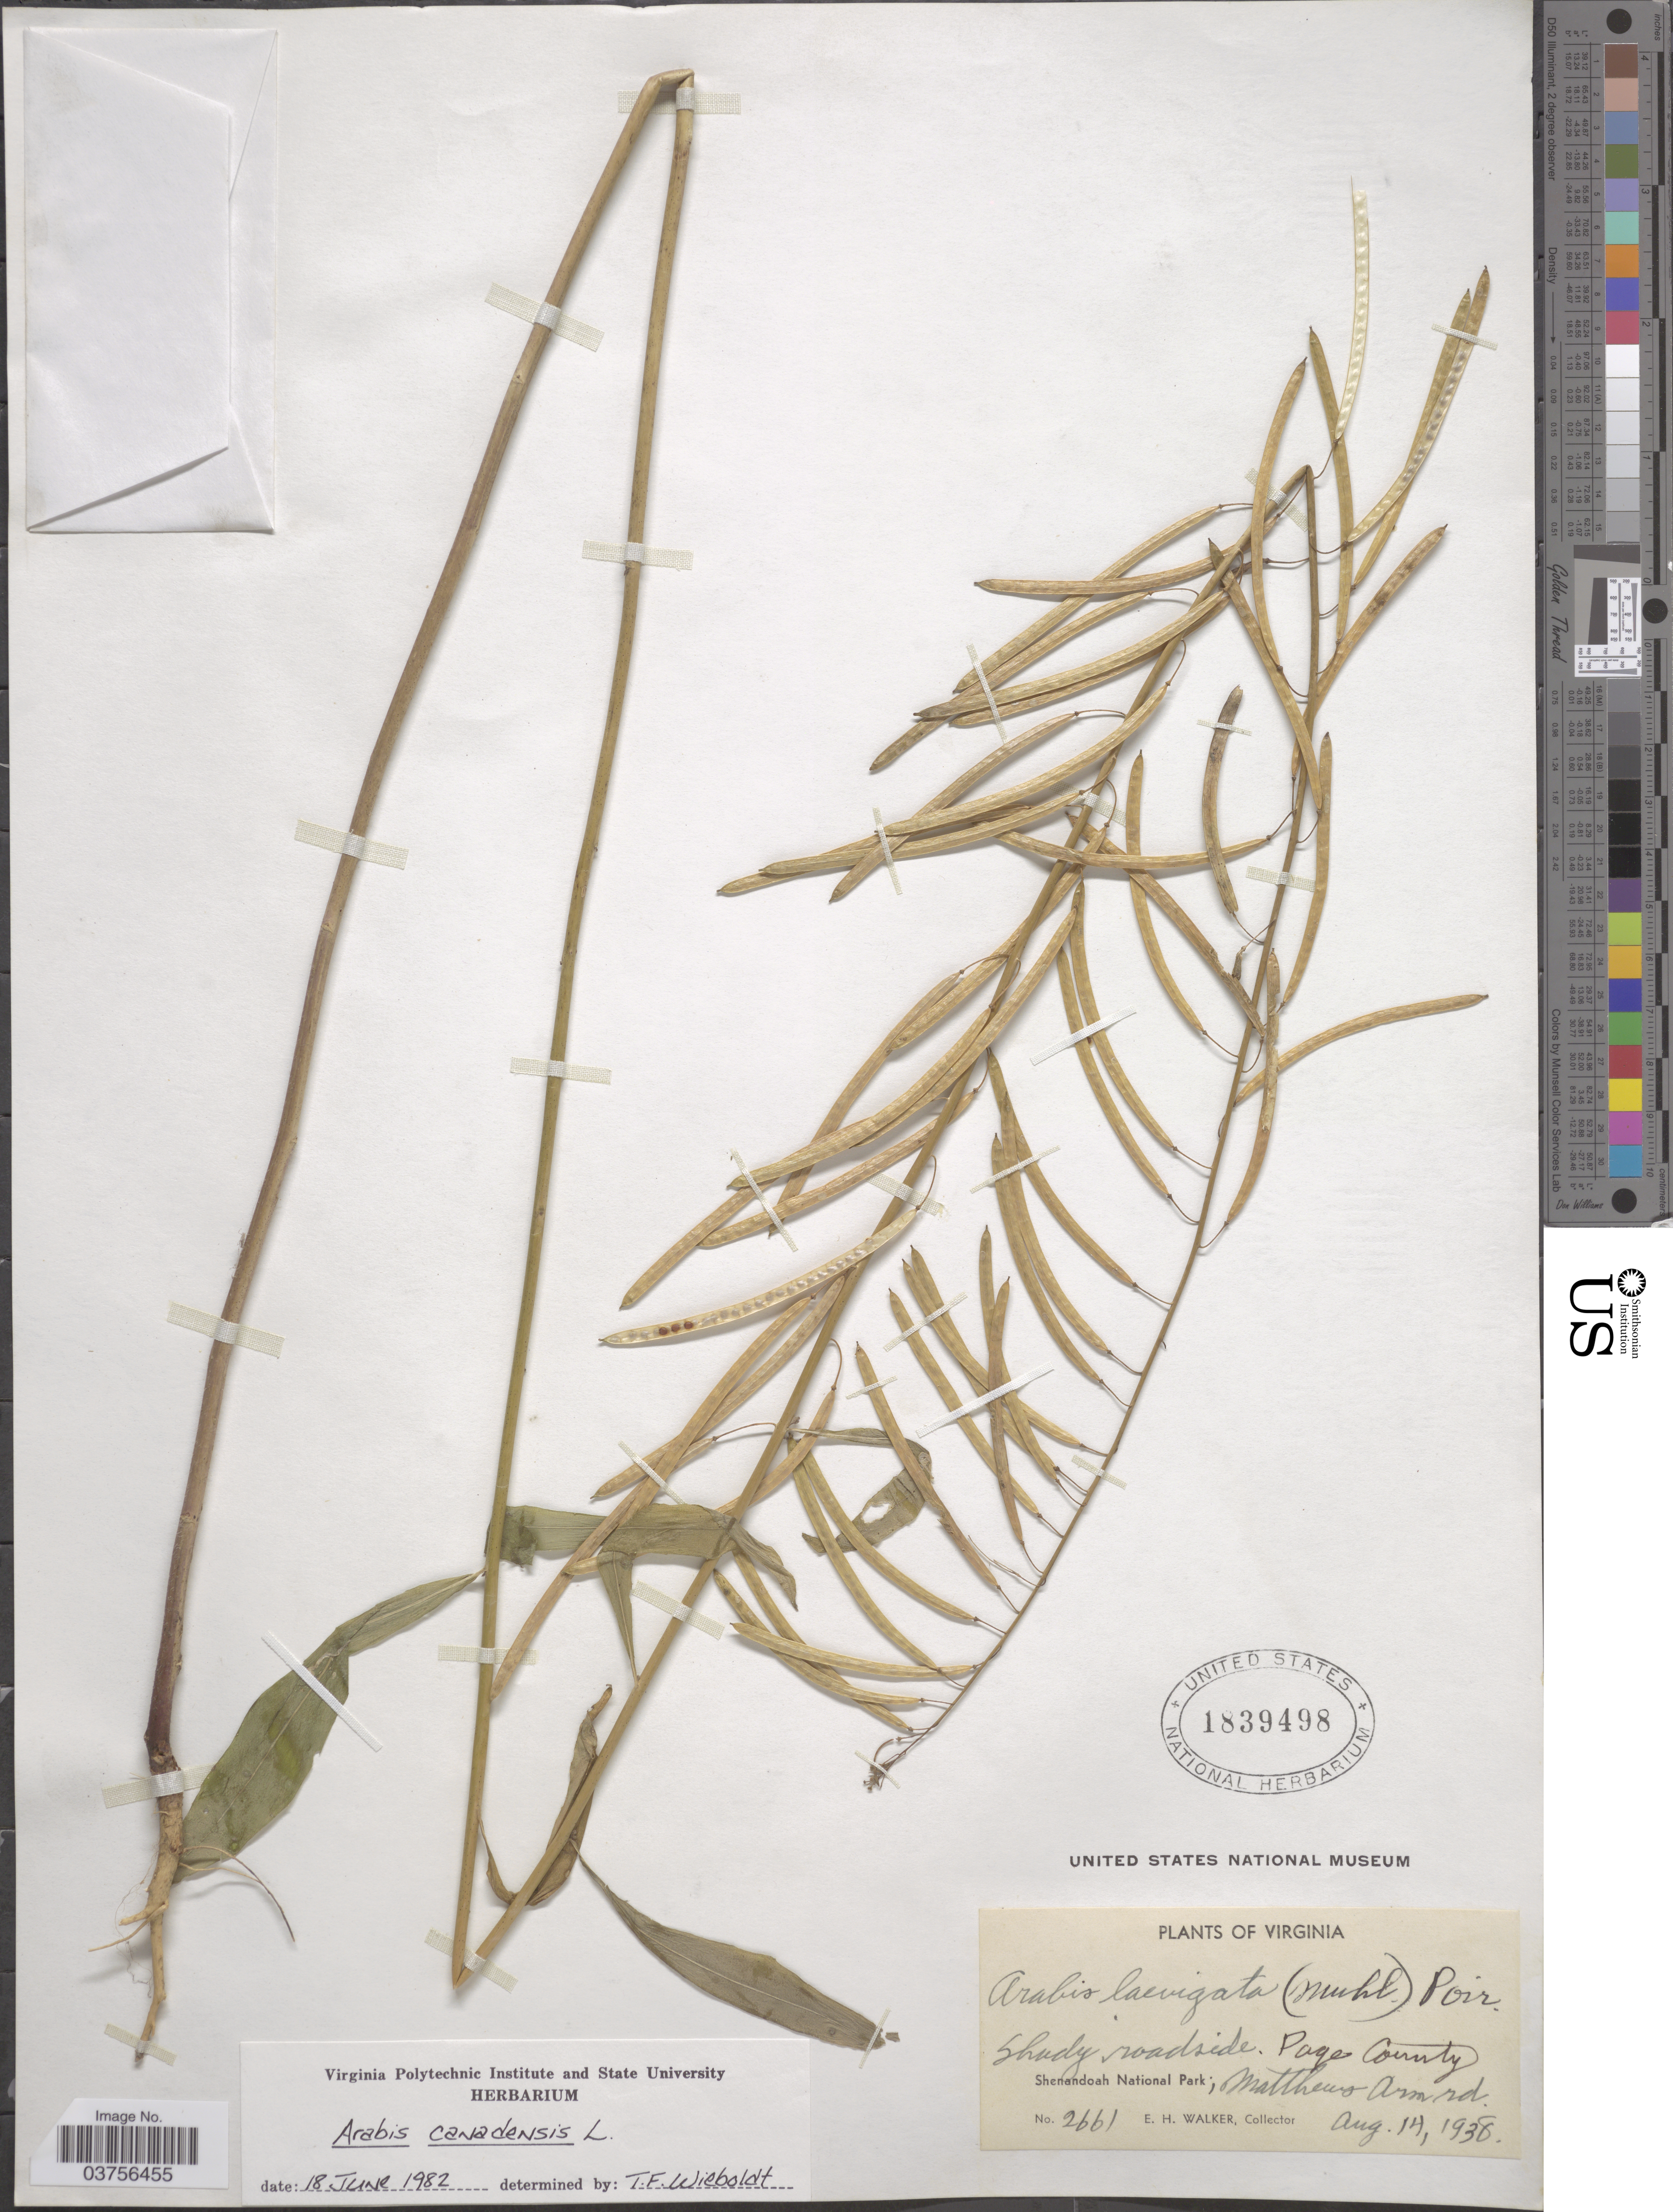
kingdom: Plantae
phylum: Tracheophyta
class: Magnoliopsida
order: Brassicales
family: Brassicaceae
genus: Arabis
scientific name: Arabis canadensis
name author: L.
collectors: E. H. Walker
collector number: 2661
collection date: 1938-08-14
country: United States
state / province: Virginia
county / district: Page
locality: Shenandoah National Park; Matthews Arm rd.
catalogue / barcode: US 1839498